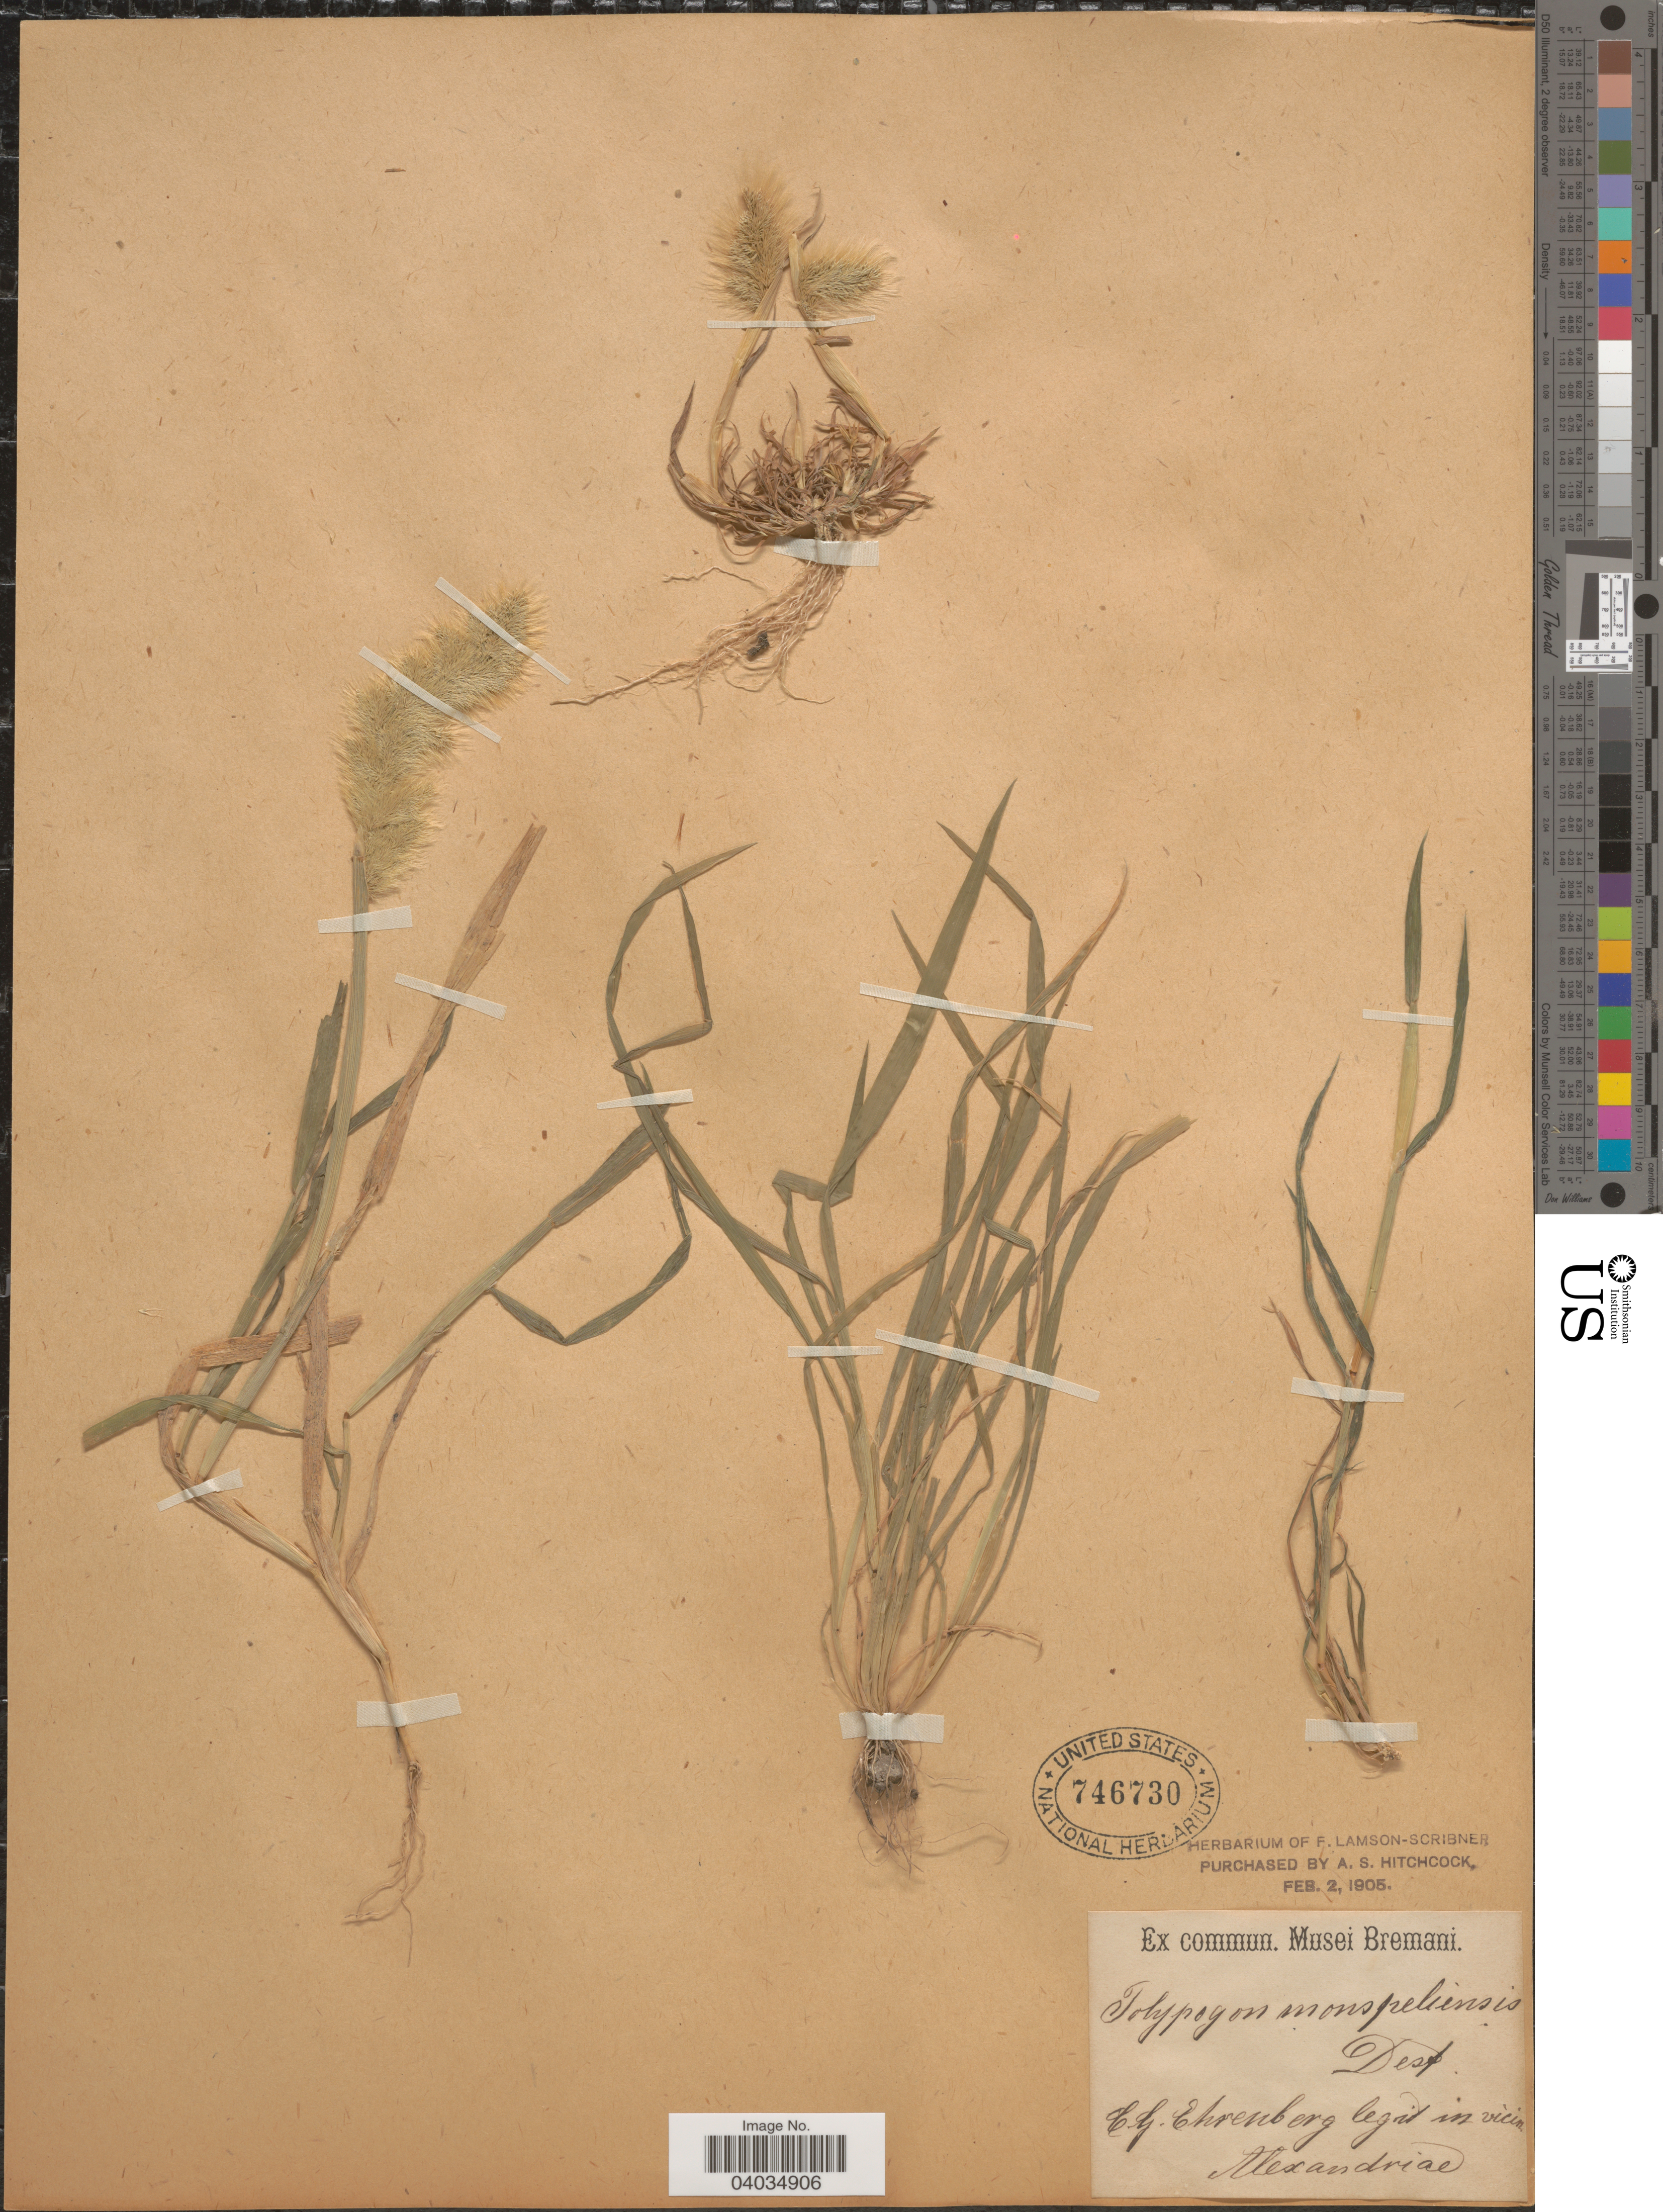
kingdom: Plantae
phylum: Tracheophyta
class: Liliopsida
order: Poales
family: Poaceae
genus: Polypogon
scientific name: Polypogon monspeliensis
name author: (L.) Desf.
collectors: C. Ehrenberg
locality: In vicin. Alexandriae.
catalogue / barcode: US 746730